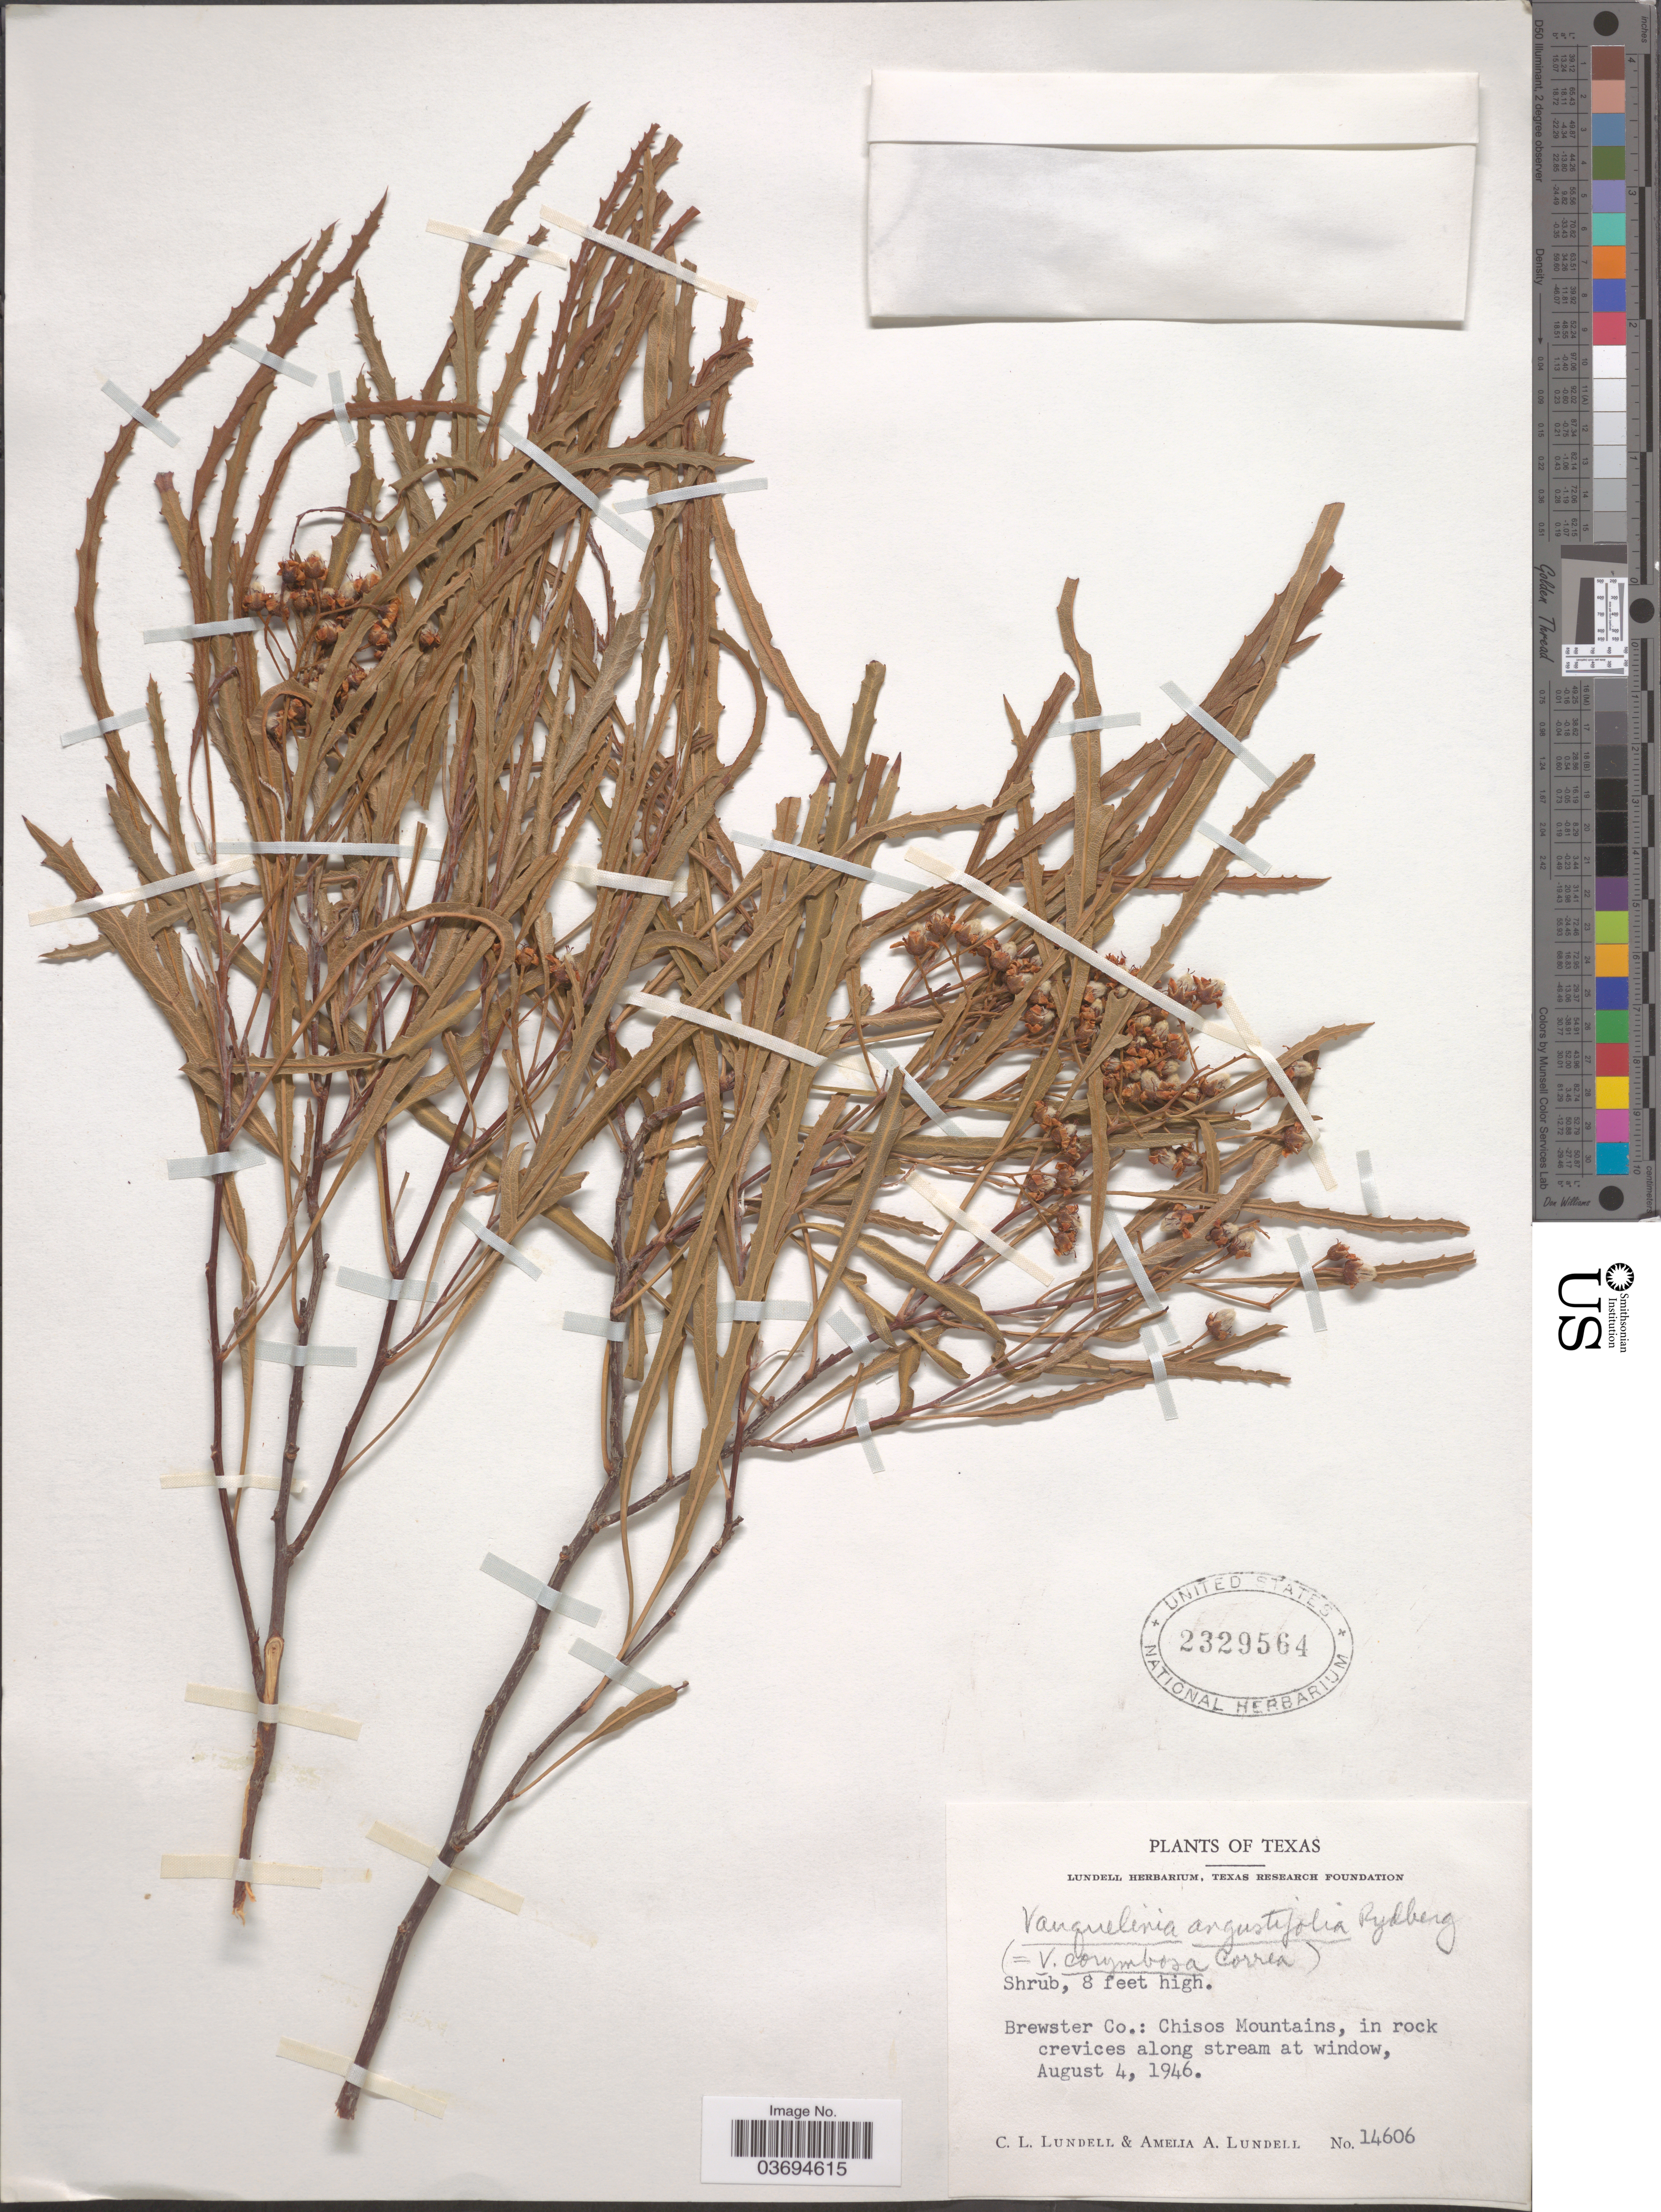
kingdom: Plantae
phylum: Tracheophyta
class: Magnoliopsida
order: Rosales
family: Rosaceae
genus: Vauquelinia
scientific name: Vauquelinia angustifolia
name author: Rydb.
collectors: C. L. Lundell & A. A. Lundell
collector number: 14606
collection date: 1946-08-04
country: United States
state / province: Texas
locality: Brewster Co.: Chisos Mountains, in rock crevices along stream at window.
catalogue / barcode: US 2329564